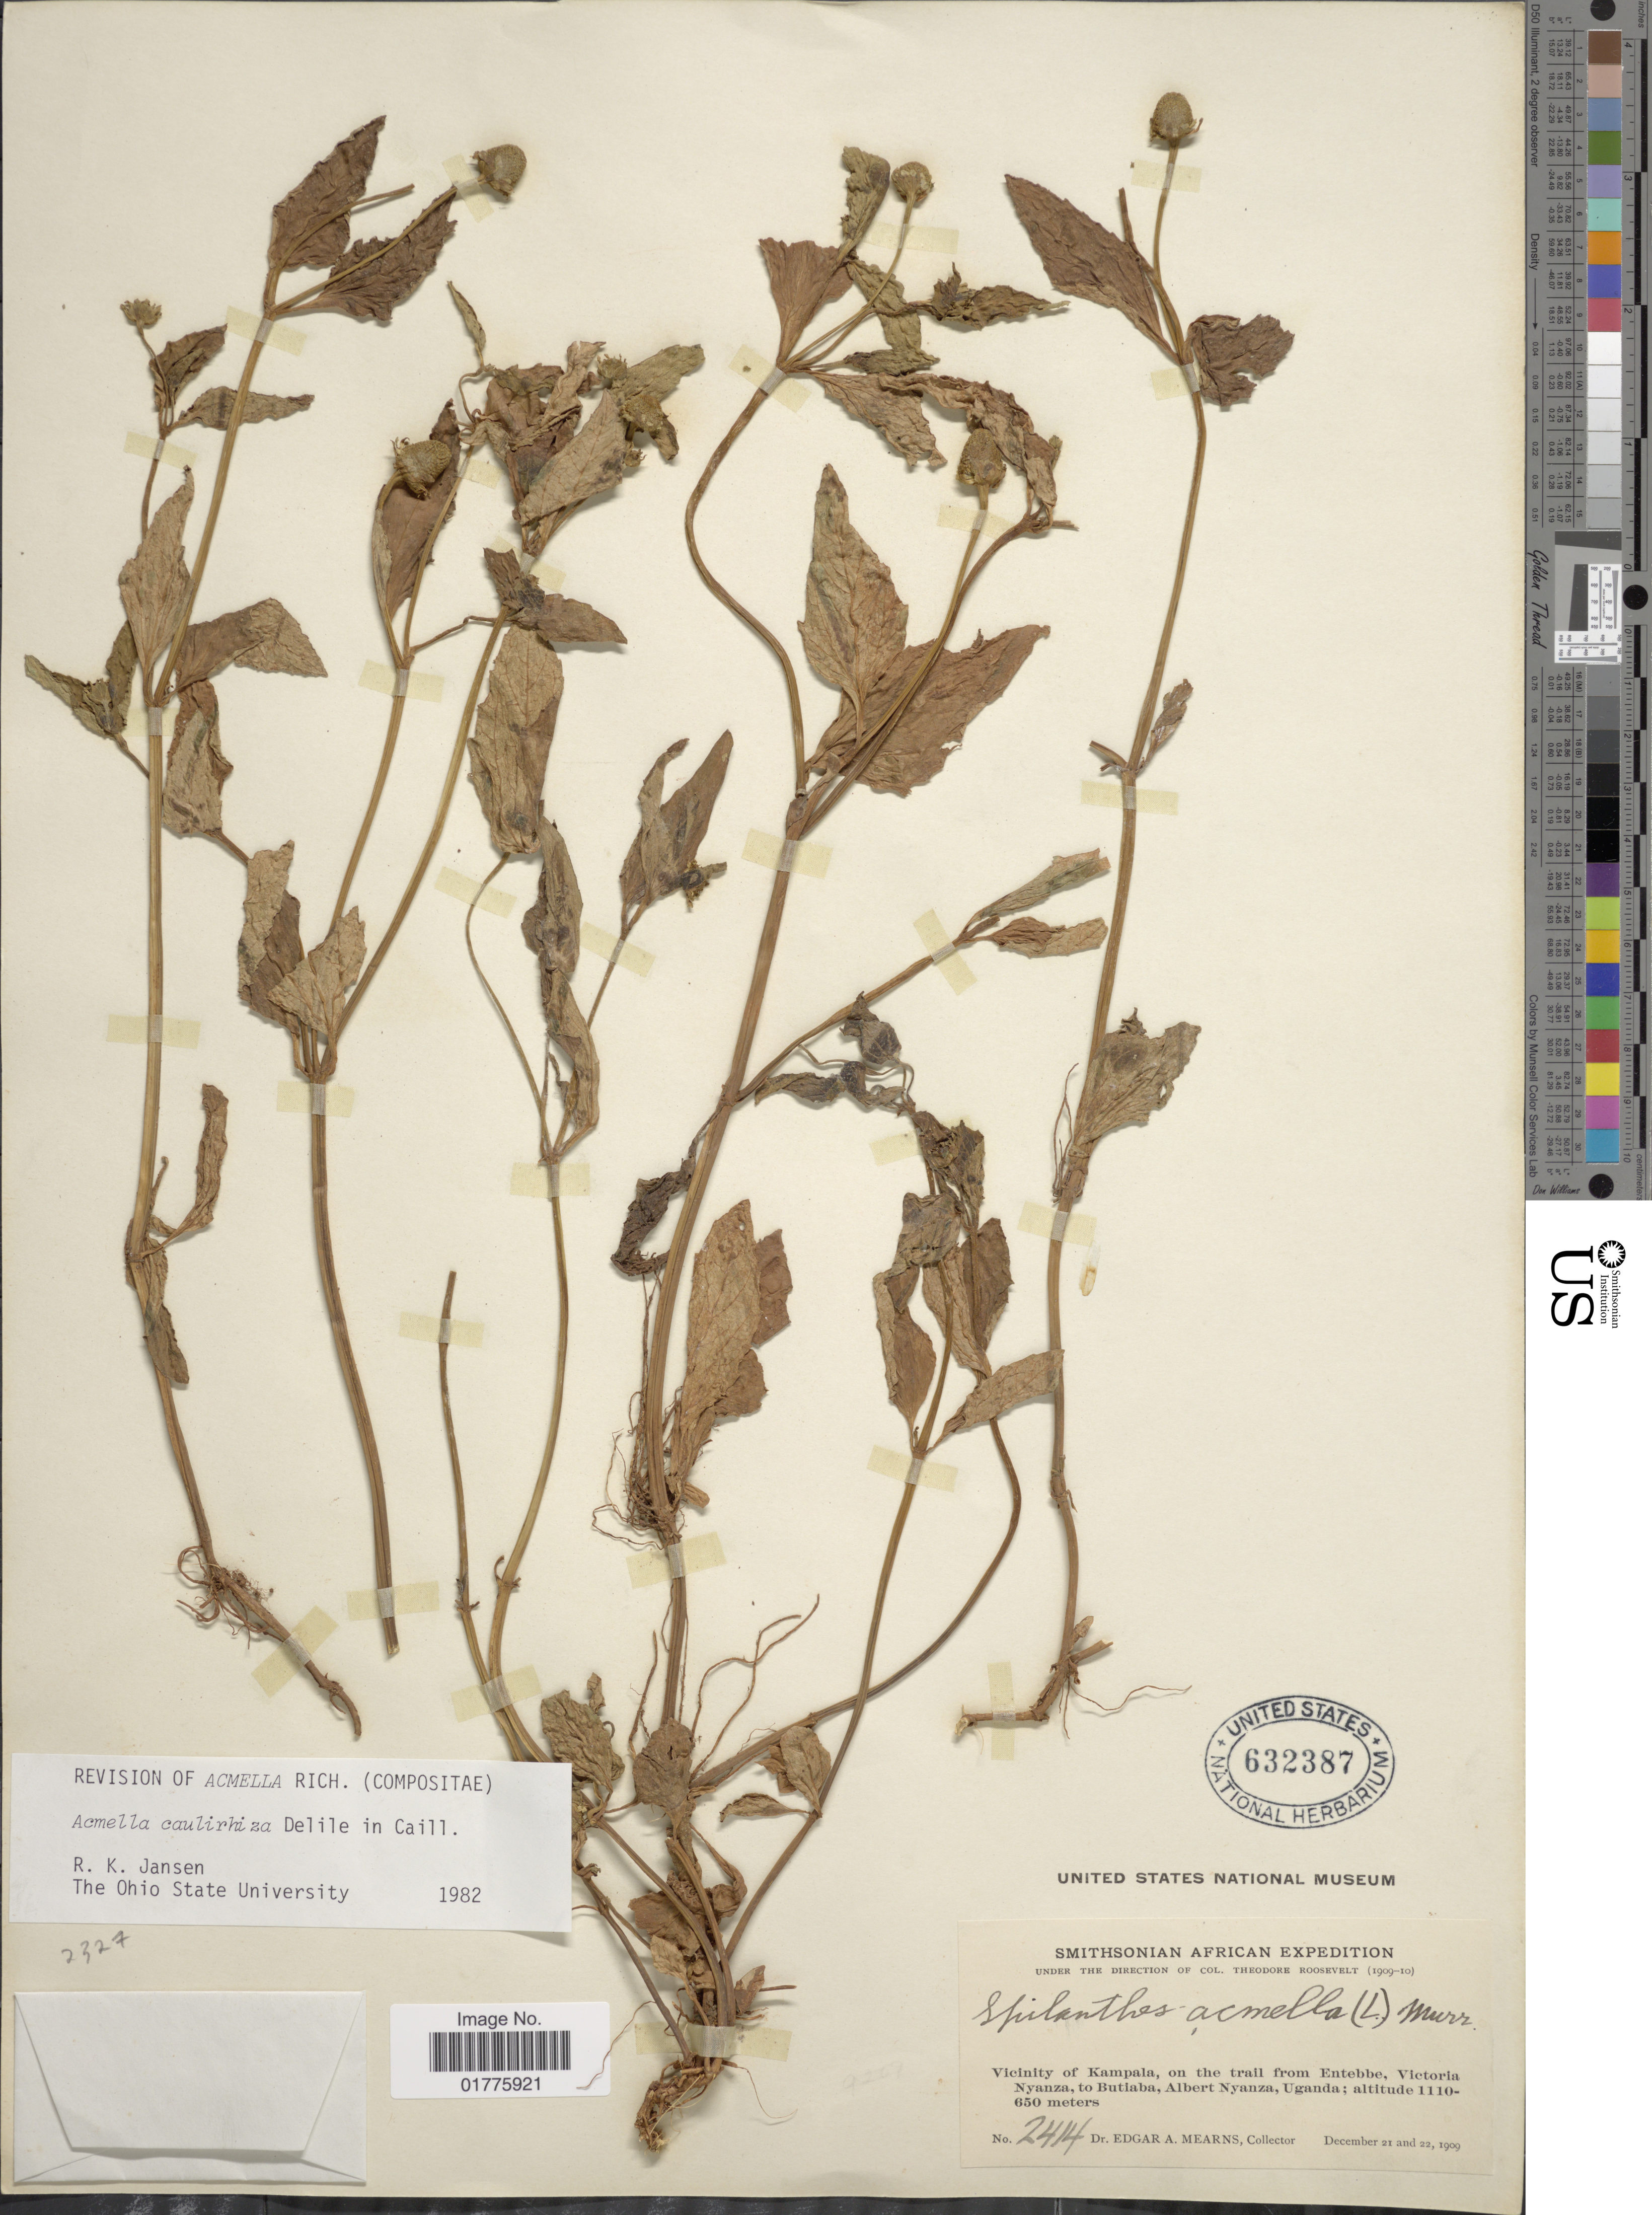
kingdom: Plantae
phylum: Tracheophyta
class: Magnoliopsida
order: Asterales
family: Asteraceae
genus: Acmella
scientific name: Acmella caulirhiza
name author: Delile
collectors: E. A. Mearns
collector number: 2414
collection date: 1909-12-21/1909-12-22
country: Uganda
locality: Vicinity of Kampala, on the trail from Entebbe, Victoria Nyanza, to Butiaba, Albert Nyanza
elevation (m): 650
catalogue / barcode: US 632387